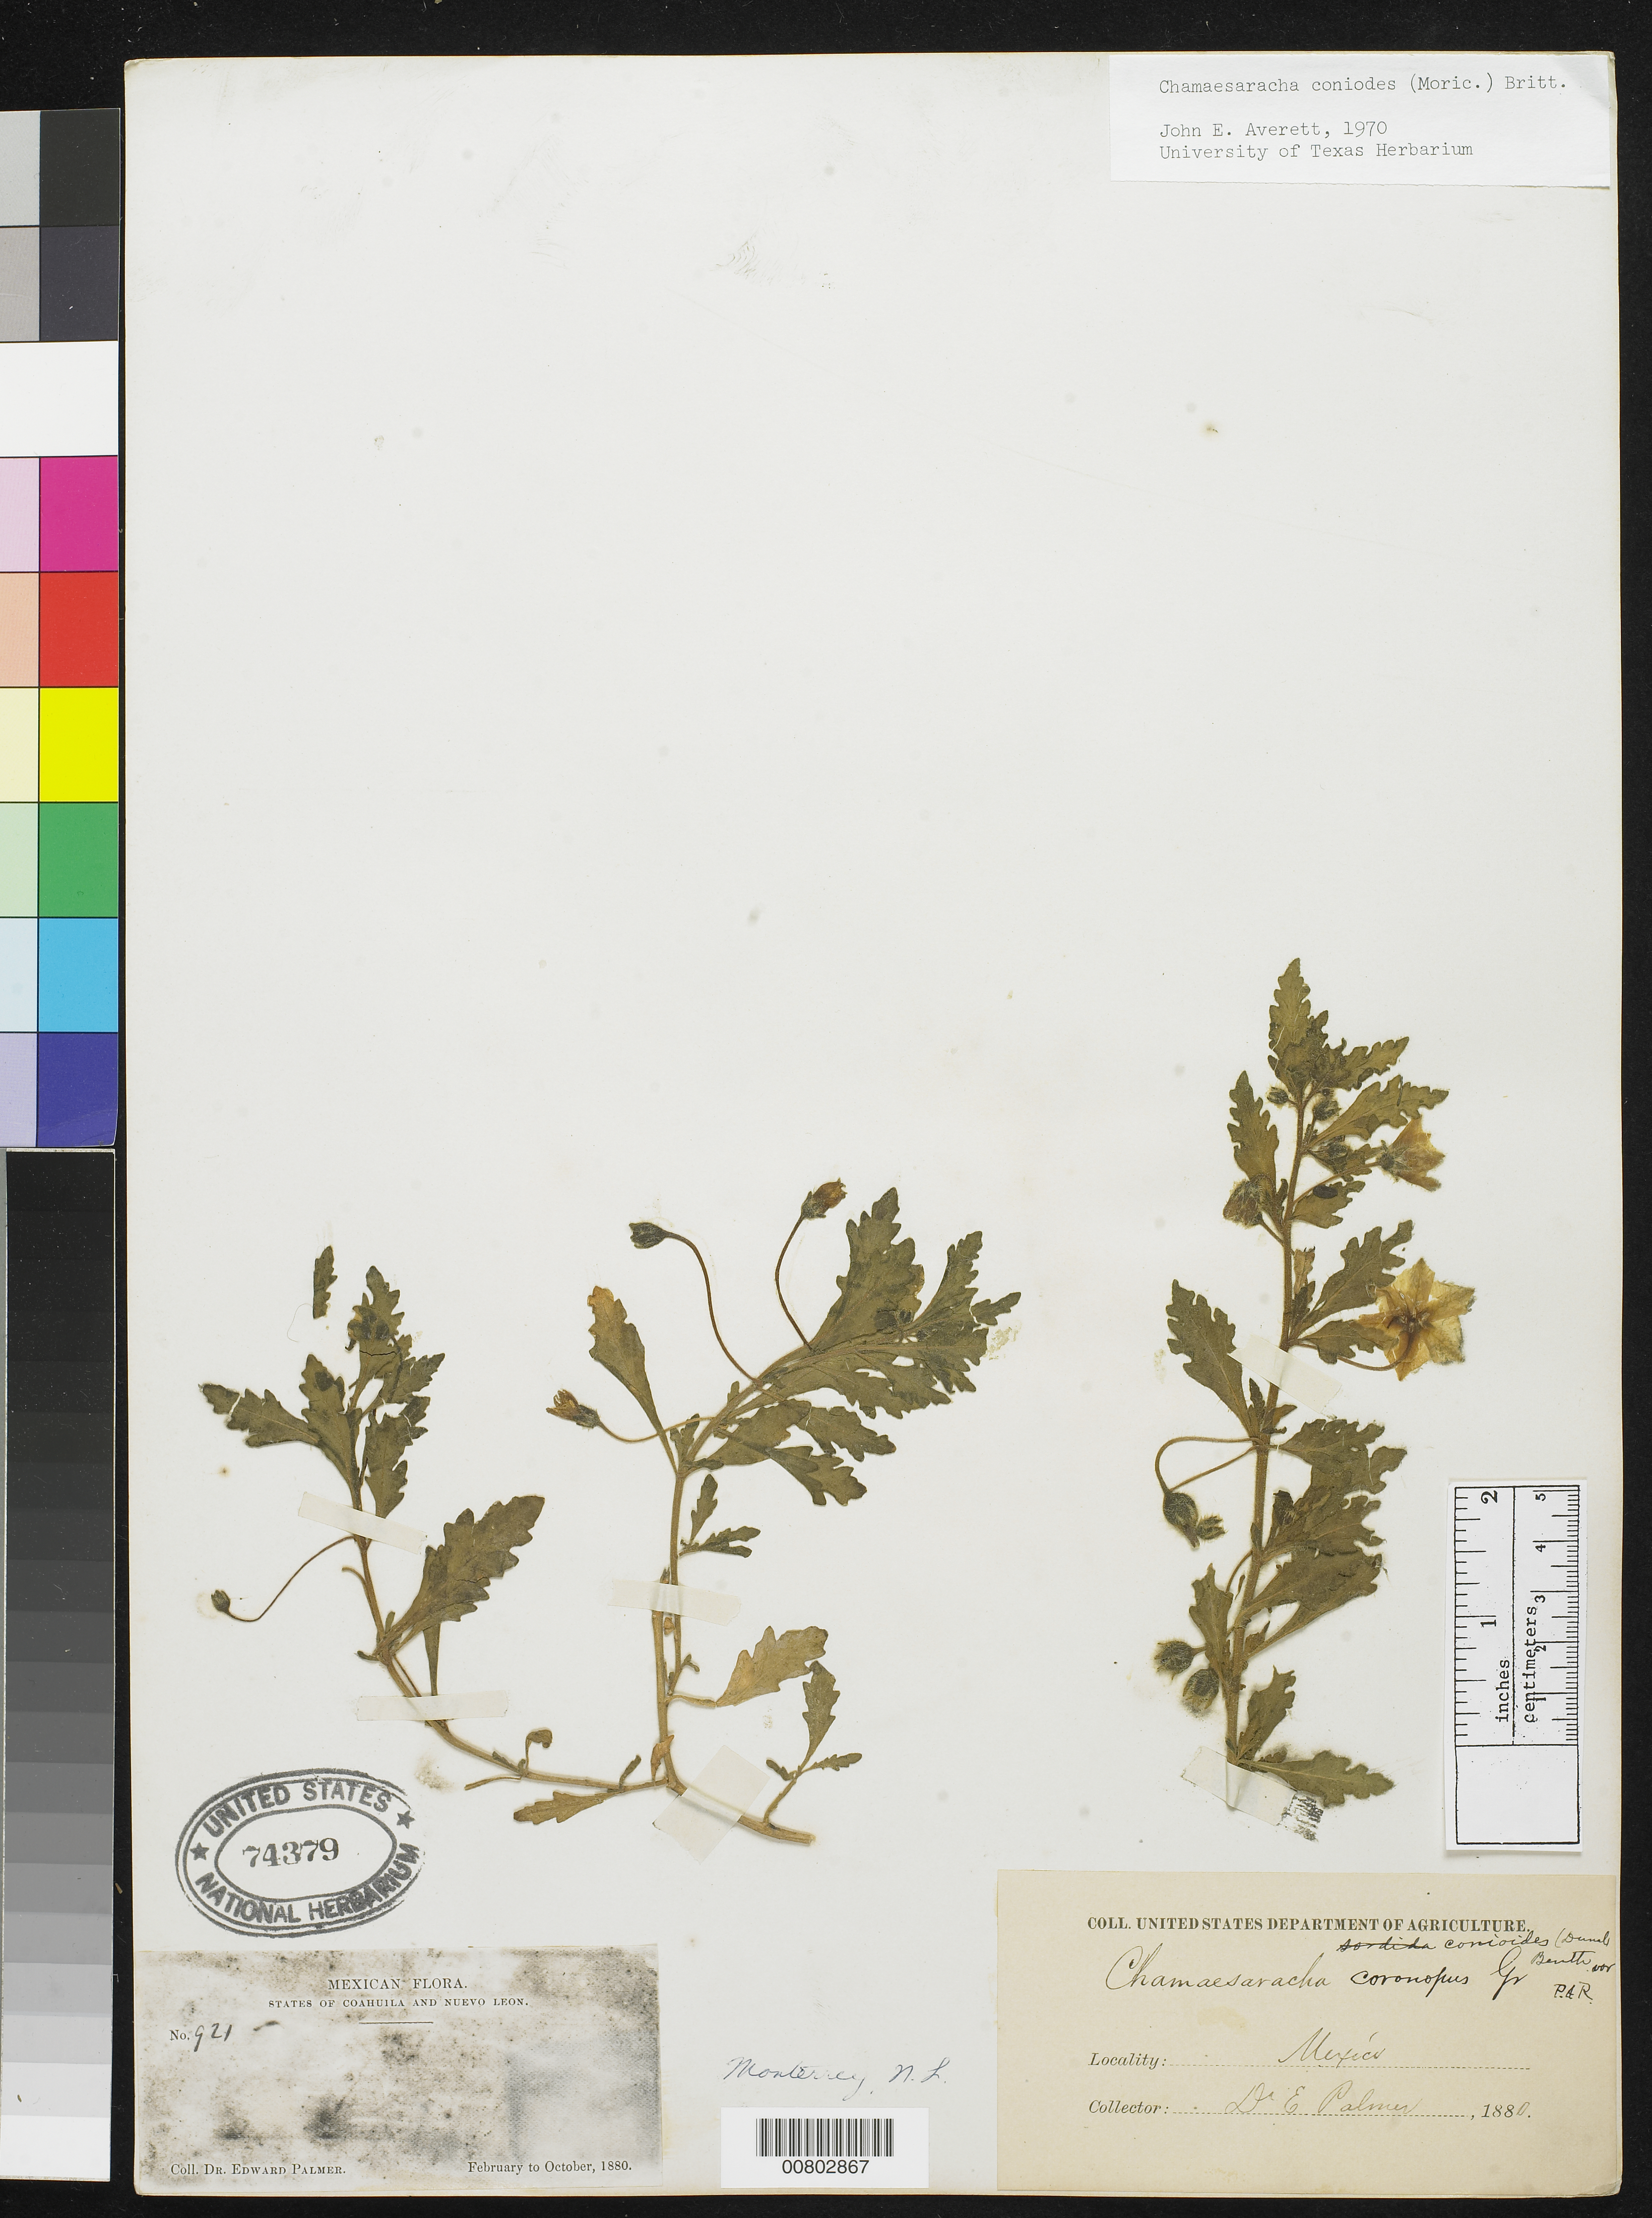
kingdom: Plantae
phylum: Tracheophyta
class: Magnoliopsida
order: Solanales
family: Solanaceae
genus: Chamaesaracha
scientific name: Chamaesaracha coniodes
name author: (Moric. ex Dunal) Britton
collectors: E. Palmer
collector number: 921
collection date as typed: Feb 1880 to -- Oct 1880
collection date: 1880-02/1880-10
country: Mexico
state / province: Nuevo León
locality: Monterrey, Nuevo León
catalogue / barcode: US 74379